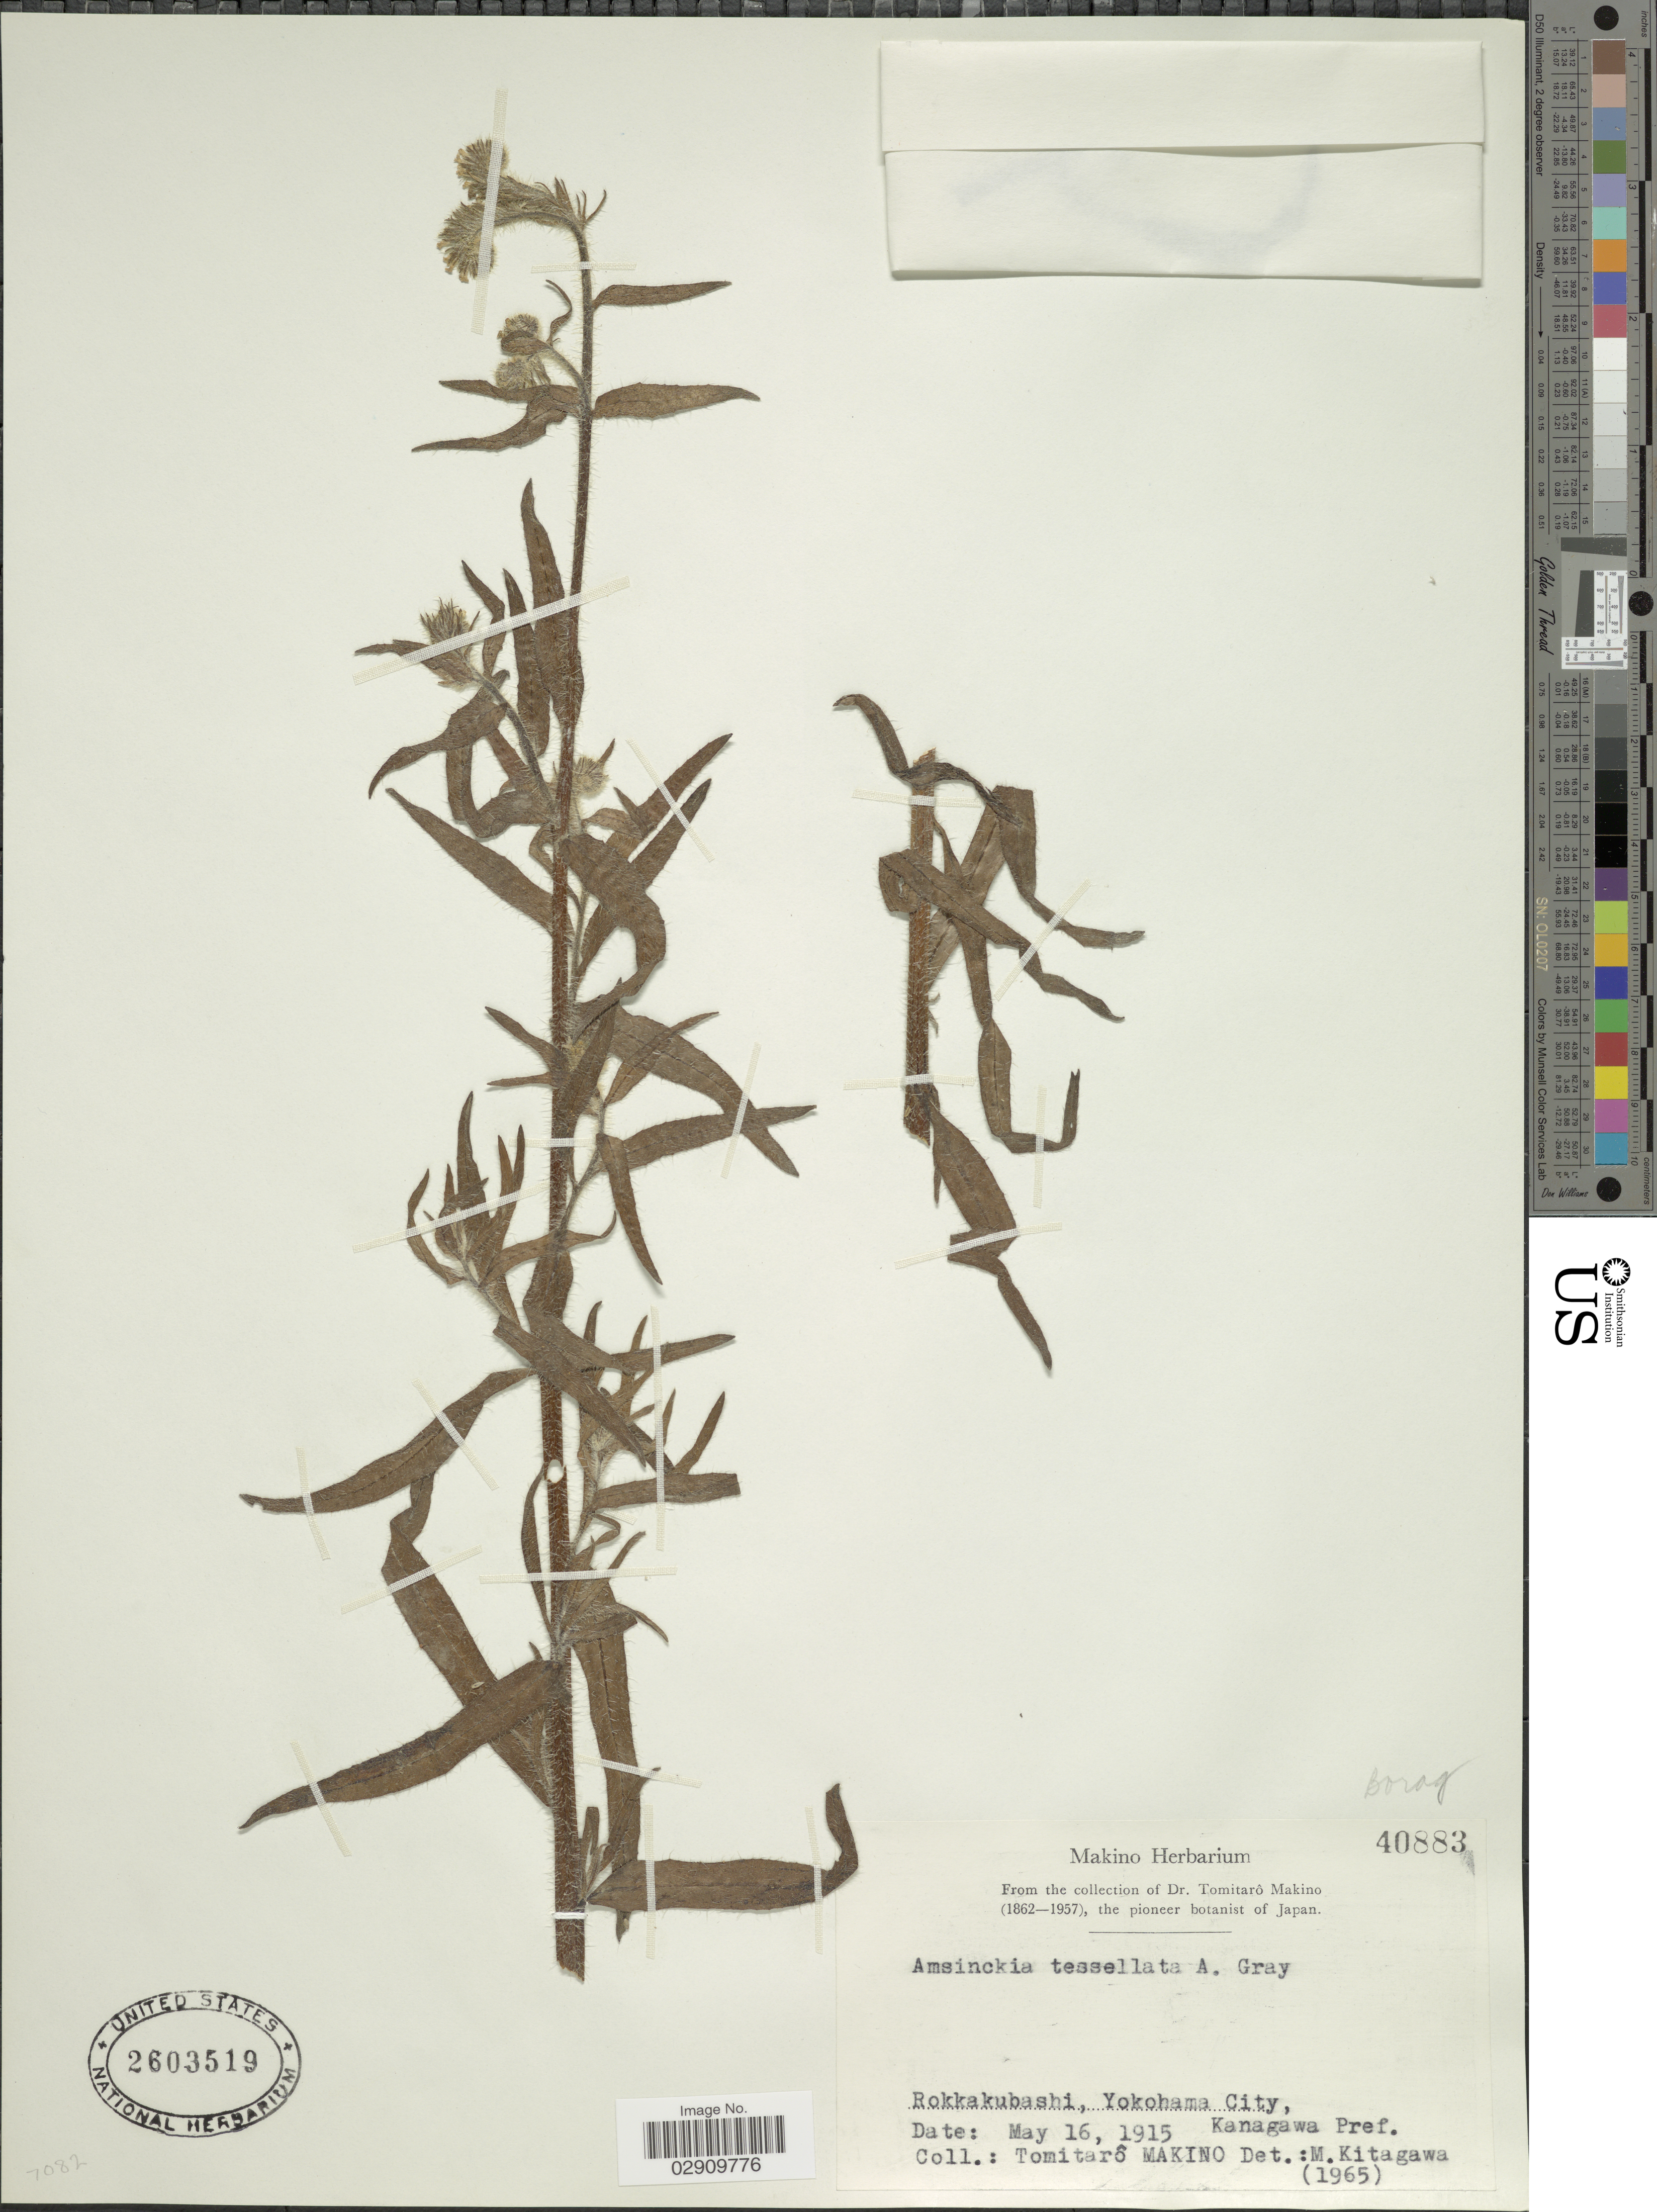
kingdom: Plantae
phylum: Tracheophyta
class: Magnoliopsida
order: Boraginales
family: Boraginaceae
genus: Amsinckia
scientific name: Amsinckia tessellata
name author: A. Gray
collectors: T. Makino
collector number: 40883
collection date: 1915-05-16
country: Japan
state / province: Kanagawa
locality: Rokkakubashi, Yokohama City, Kanagawa Pref.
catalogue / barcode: US 2603519